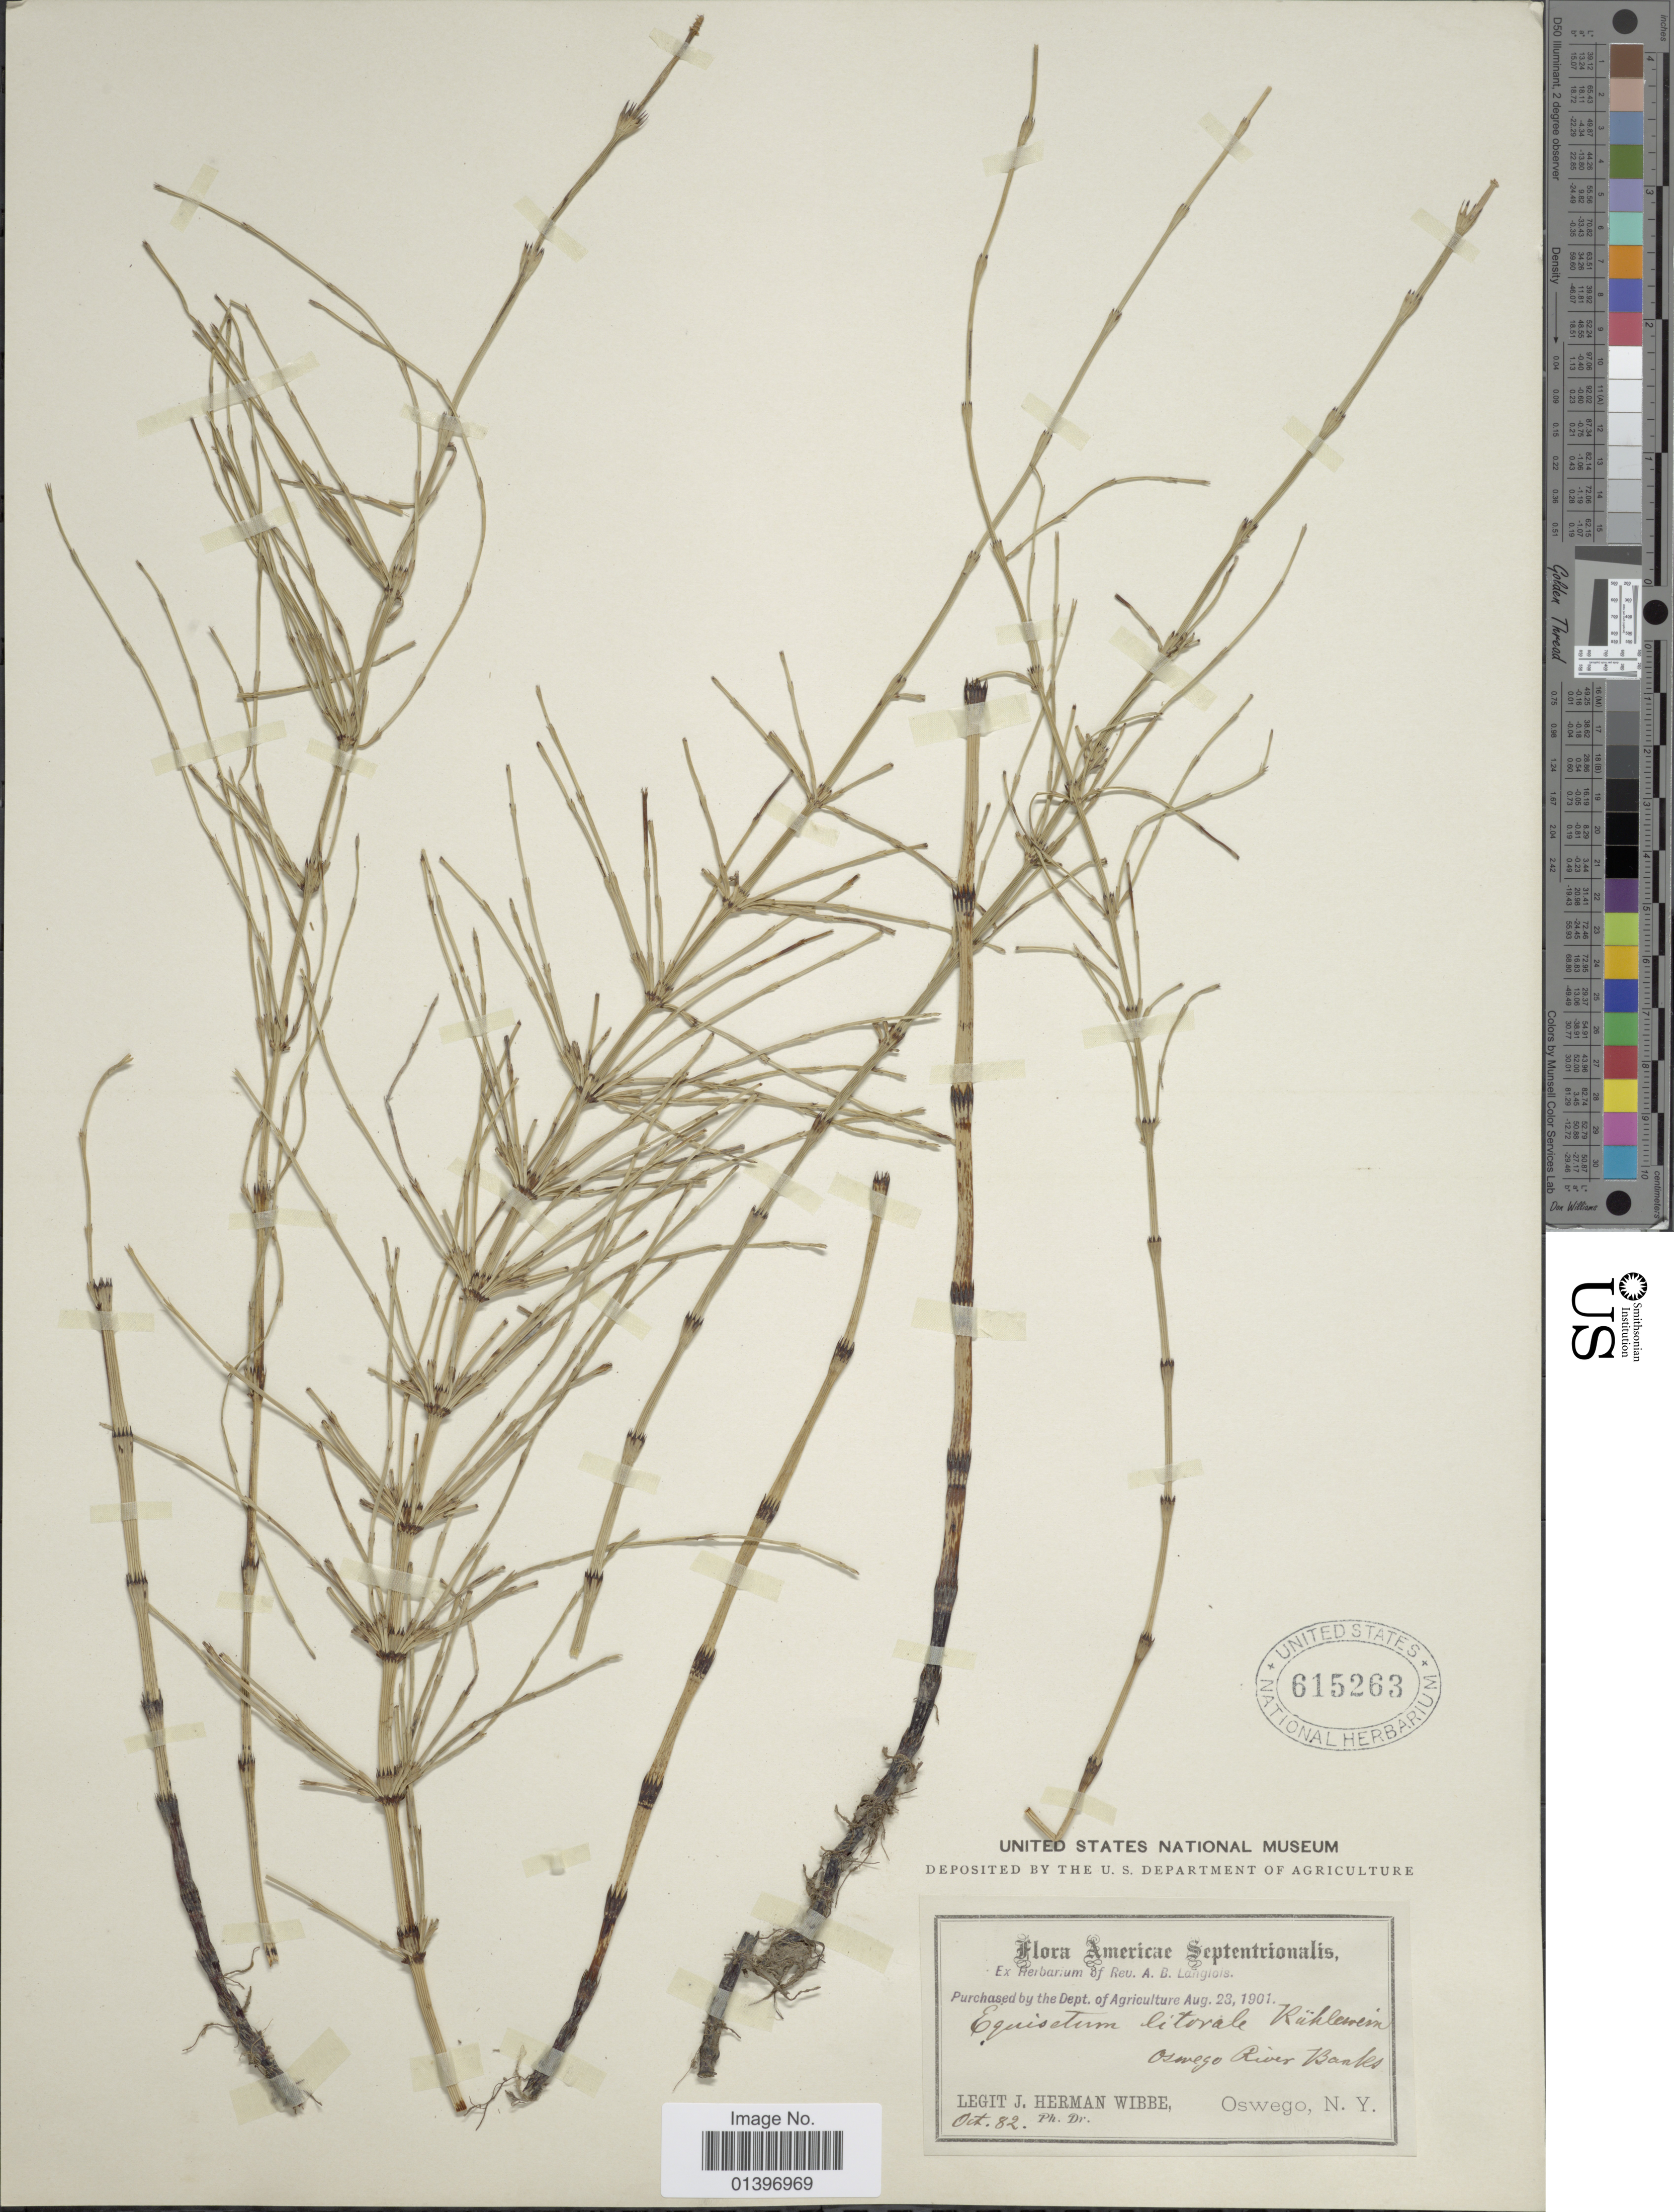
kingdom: Plantae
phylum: Tracheophyta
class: Polypodiopsida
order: Equisetales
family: Equisetaceae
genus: Equisetum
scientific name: Equisetum x litorale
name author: Kuhlw.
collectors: J. Wibbe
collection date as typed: Transcribed d/m/y: /10/82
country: United States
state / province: New York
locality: Oswego River Banks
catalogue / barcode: US 615263